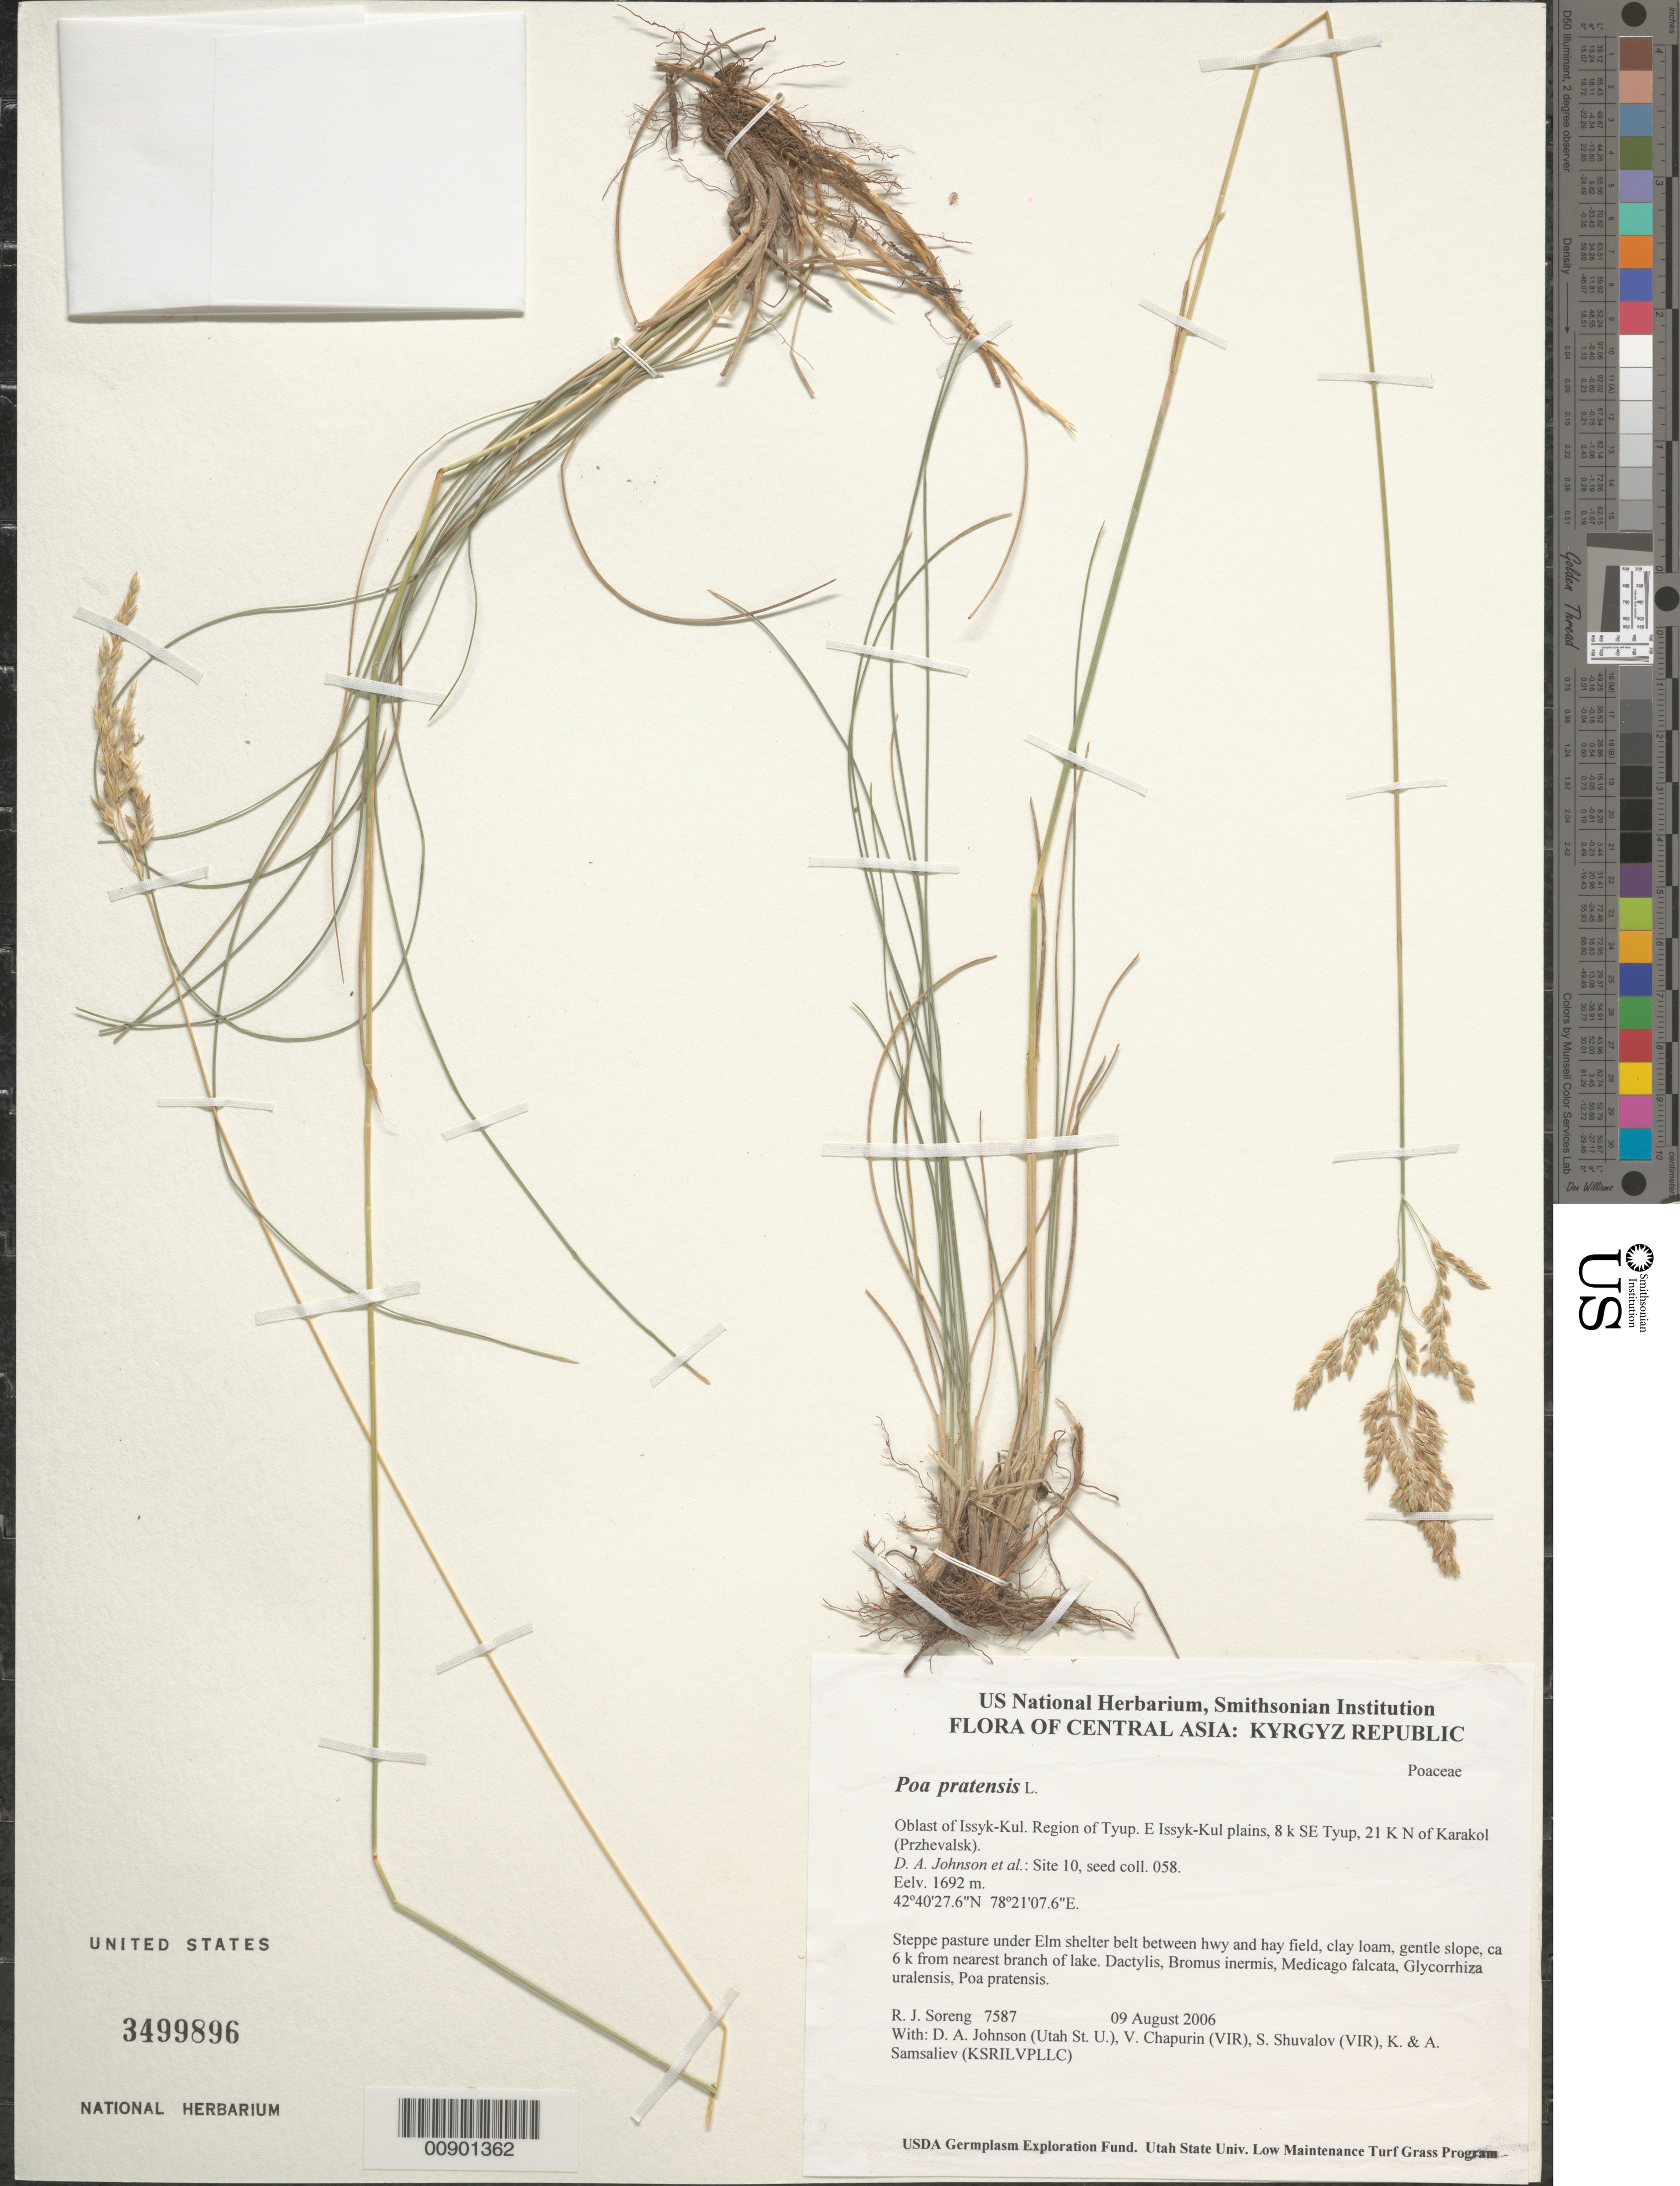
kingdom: Plantae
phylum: Tracheophyta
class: Liliopsida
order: Poales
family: Poaceae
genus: Poa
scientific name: Poa pratensis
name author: L.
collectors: R. J. Soreng, D. Johnson, S. Shuvalov, V. Chapurin, K. Samsaliev & A. Samsaliev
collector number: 7587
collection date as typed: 09 Aug 2006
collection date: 2006-08-09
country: Kyrgyzstan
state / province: Ysyk-Kol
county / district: Tyup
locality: E Issyk-Kul plains, 8 km SE Tyup, 21 km N of Karakol (Przhevalsk)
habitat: Steppe pasture under Elm shelter belt between hwy and hay field, clay loam, gentle slope, ca 6 k from nearest branch of lake.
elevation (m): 1692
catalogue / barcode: US 3499896